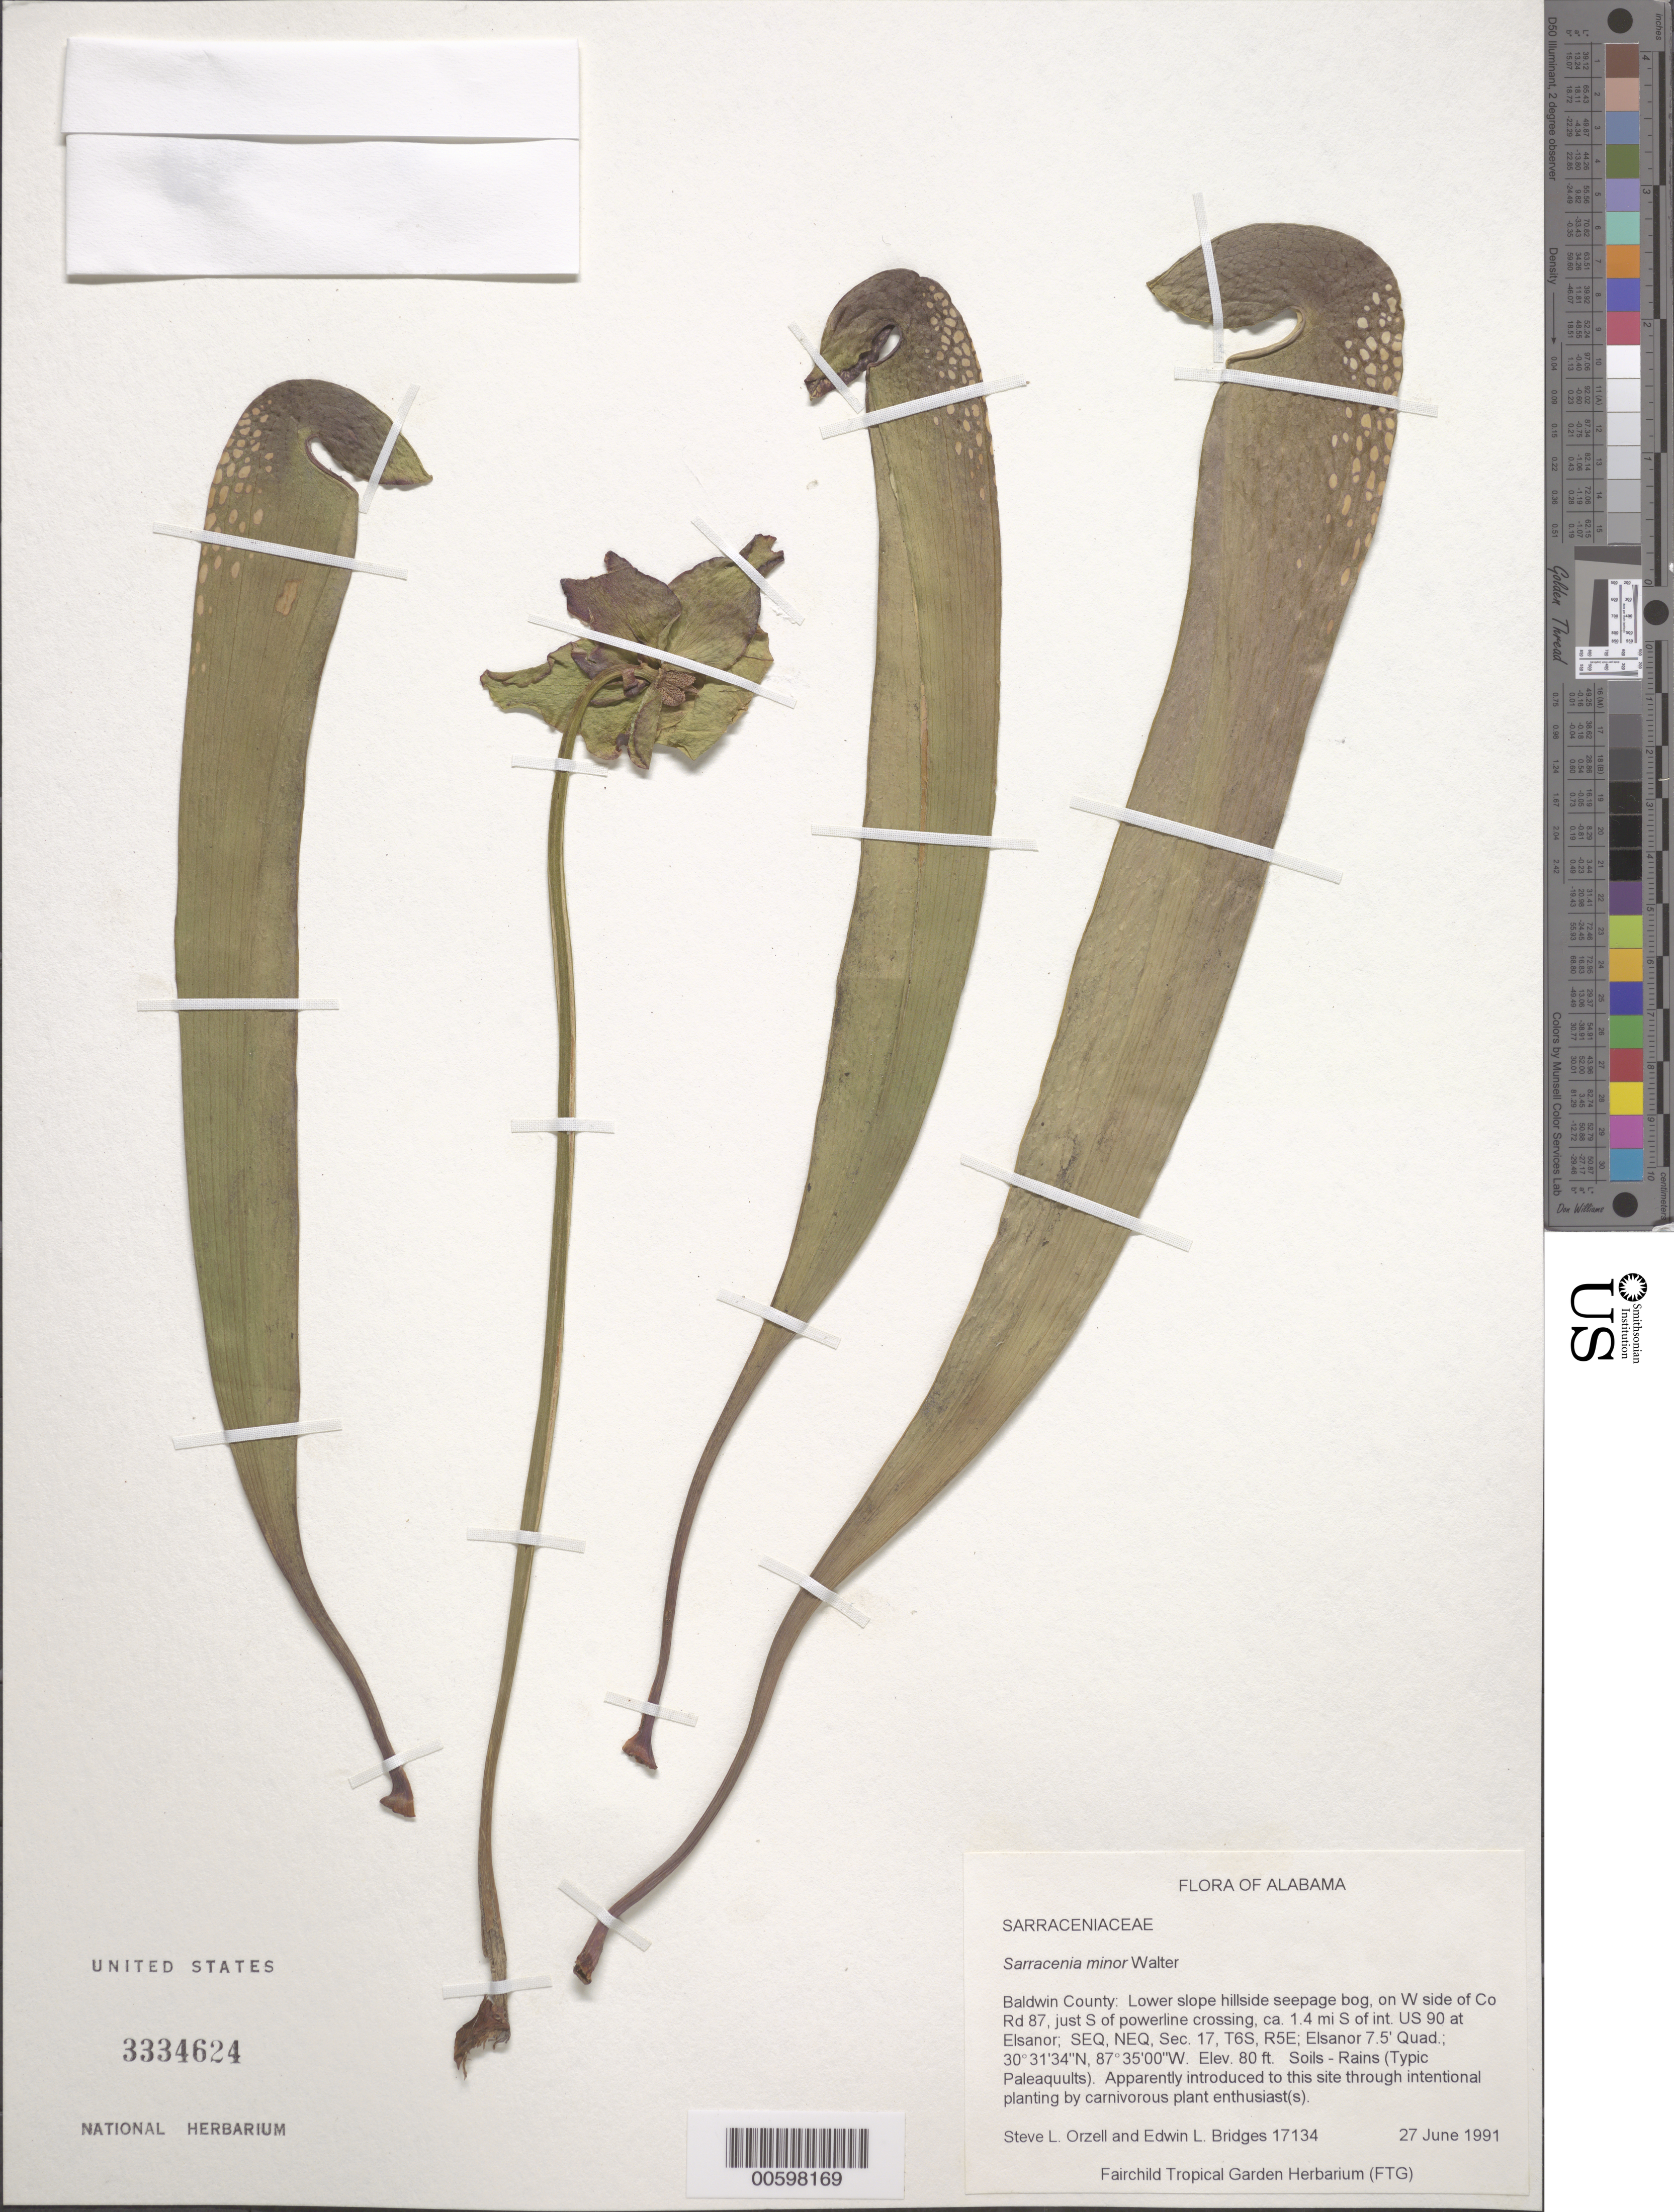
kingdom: Plantae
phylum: Tracheophyta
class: Magnoliopsida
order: Ericales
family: Sarraceniaceae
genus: Sarracenia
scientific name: Sarracenia minor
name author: Walter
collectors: S. Orzell & E. Bridges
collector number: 17134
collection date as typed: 27 Jun 1991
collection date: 1991-06-27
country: United States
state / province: Alabama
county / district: Baldwin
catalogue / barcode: US 3334624